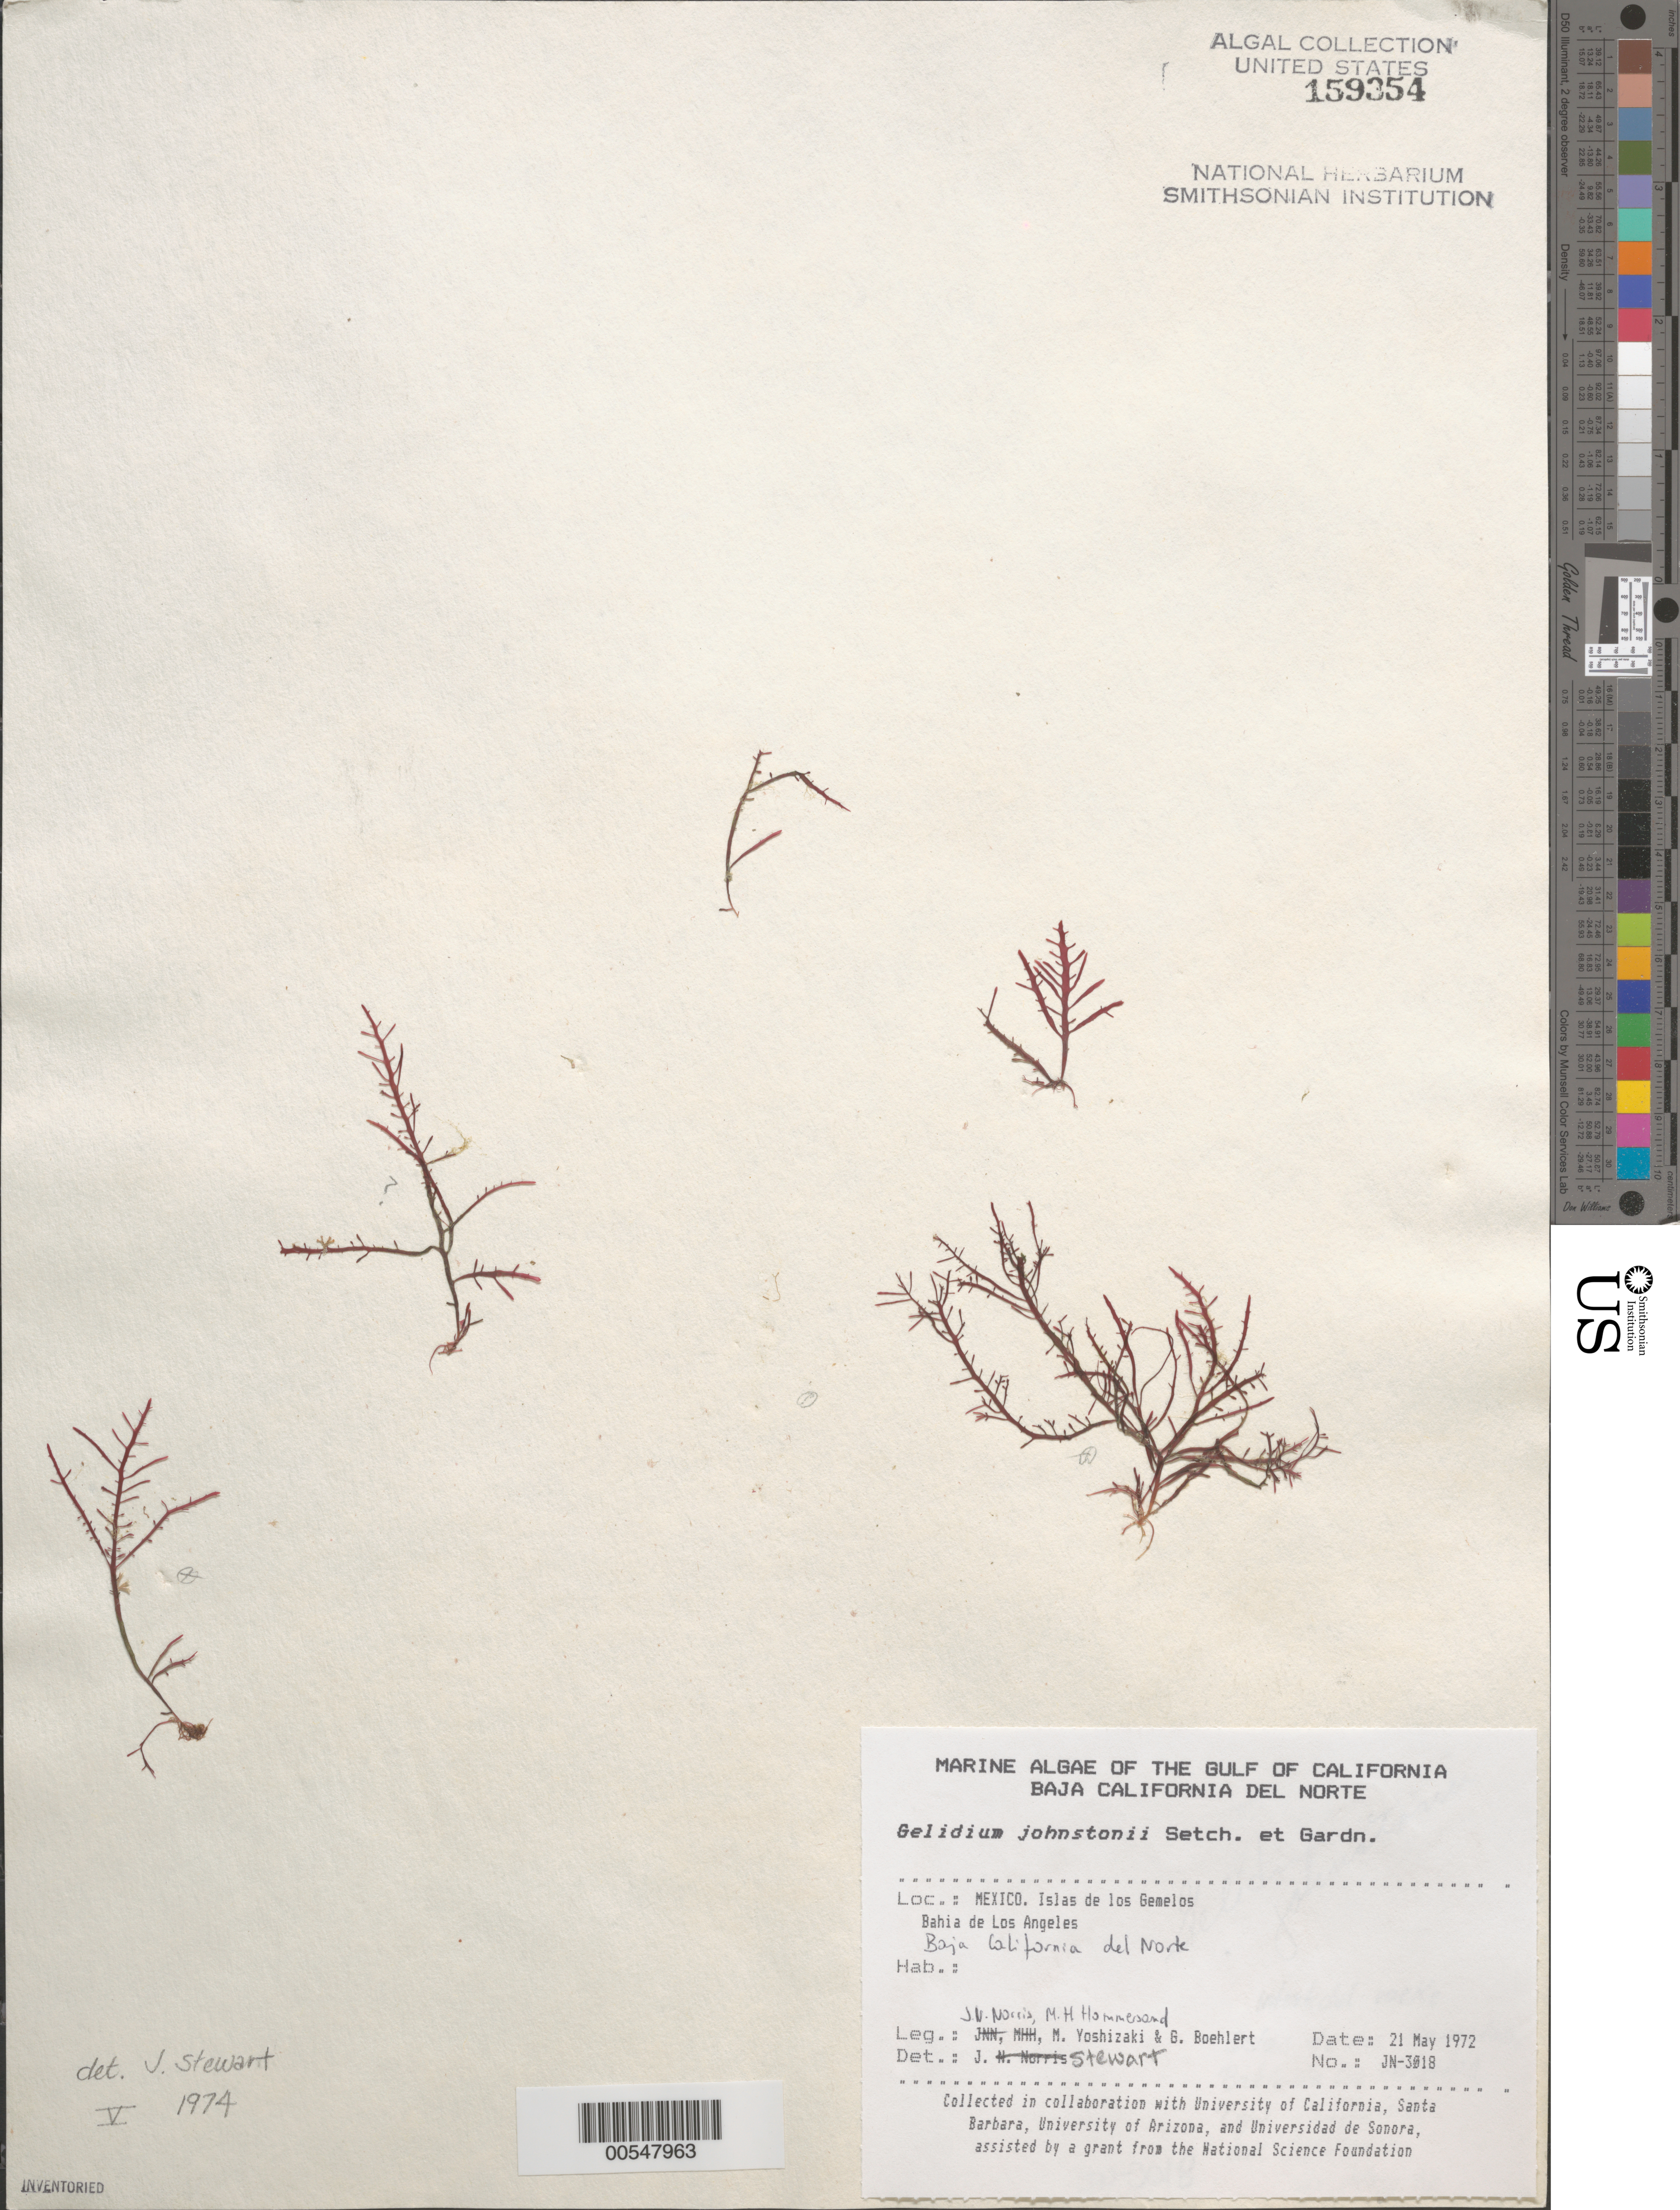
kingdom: Plantae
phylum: Rhodophyta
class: Florideophyceae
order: Gelidiales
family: Gelidiaceae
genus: Gelidium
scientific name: Gelidium johnstonii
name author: Setchell & N.L. Gardner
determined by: Stewart, J.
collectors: J. N. Norris, M. H. Hommersand, M. Yoshizaki & G. Boehlert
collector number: JN-3018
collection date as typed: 21 May 1972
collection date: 1972-05-21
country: Mexico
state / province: Baja California Norte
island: Isla de Los Gemelitos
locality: Bahia de los Angeles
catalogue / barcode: US 159354